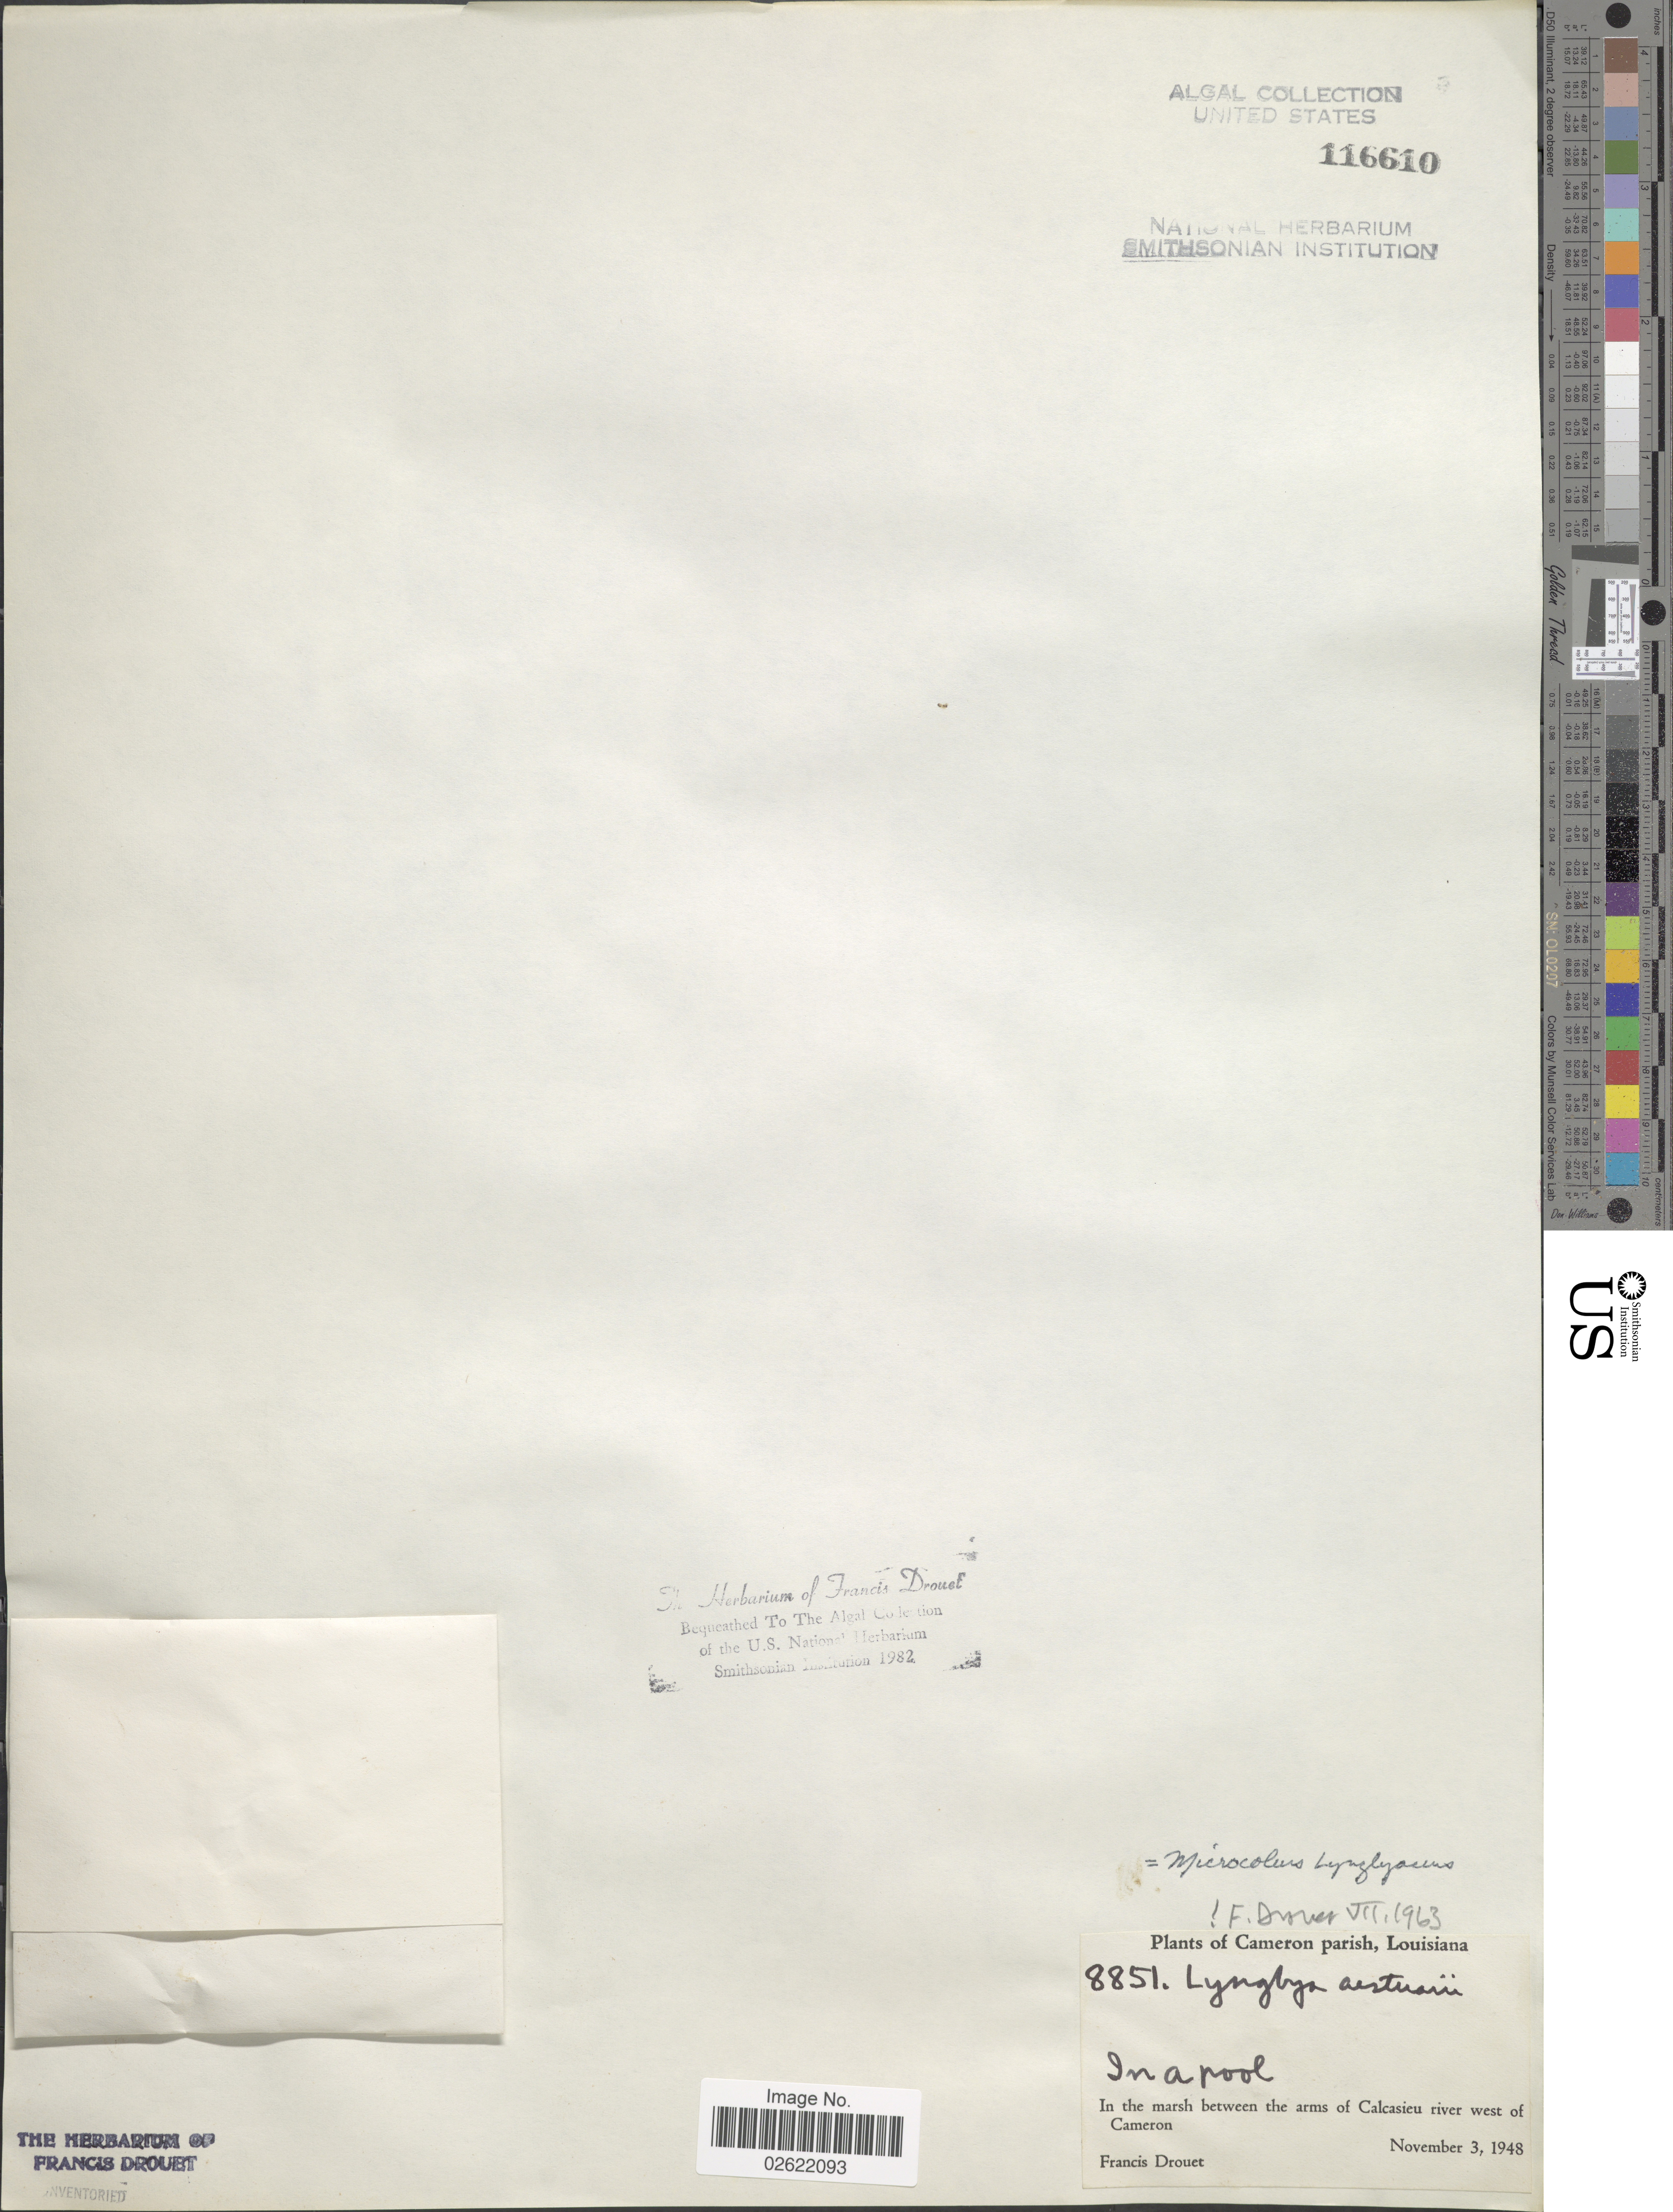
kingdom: Bacteria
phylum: Cyanobacteria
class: Cyanobacteriia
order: Cyanobacteriales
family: Microcoleaceae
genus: Microcoleus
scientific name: Microcoleus lyngbyaceus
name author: Kütz. ex Forti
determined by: Drouet, F. E.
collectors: F. E. Drouet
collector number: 8851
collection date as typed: November 3, 1948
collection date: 1948-11-03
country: United States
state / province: Louisiana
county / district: Cameron Parish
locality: Calcasieu River, west of Cameron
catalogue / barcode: US 116610